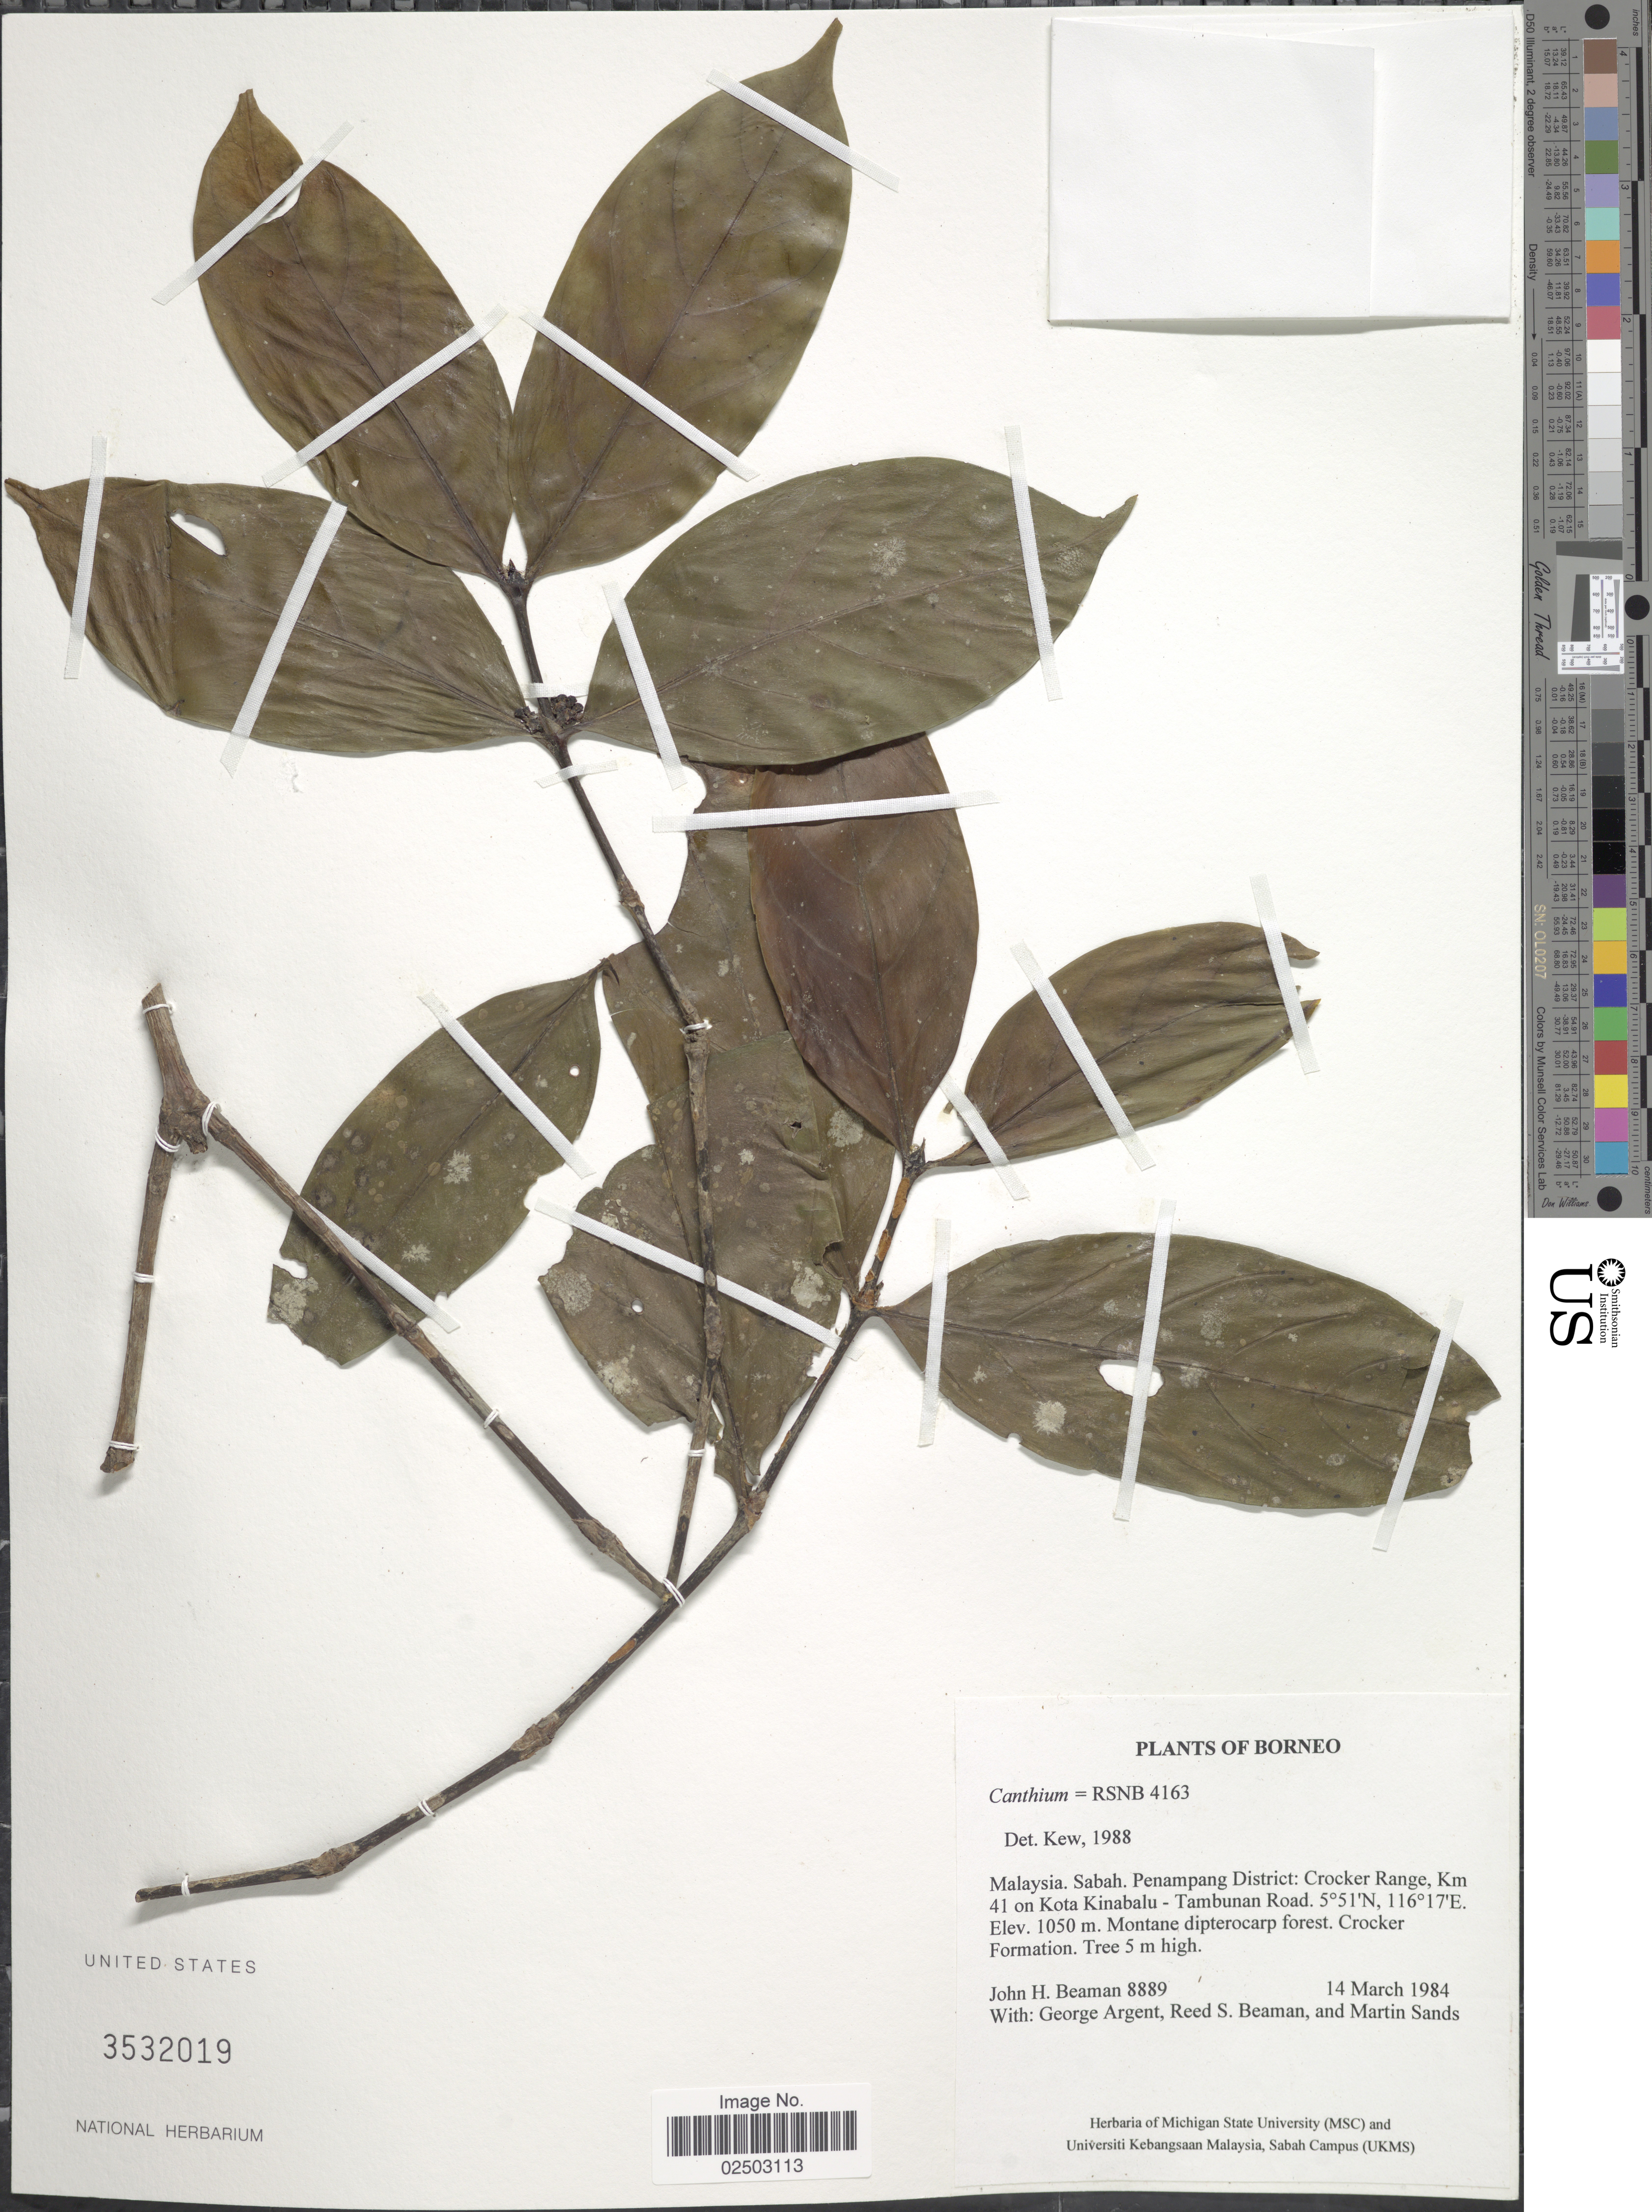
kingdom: Plantae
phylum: Tracheophyta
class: Magnoliopsida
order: Gentianales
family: Rubiaceae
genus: Bridsonia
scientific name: Bridsonia chamaedendrum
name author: (Kuntze) Verstraete & A.E. van Wyk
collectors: J. H. Beaman, G. Argent, R. S. Beaman & M. Sands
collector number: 8889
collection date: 1984-03-14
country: Malaysia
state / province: Sabah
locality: Borneo, Penampang District: Crcocker Range, Km 41 on Kota Kinabalu-Tambunan Road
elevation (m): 1050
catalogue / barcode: US 3532019